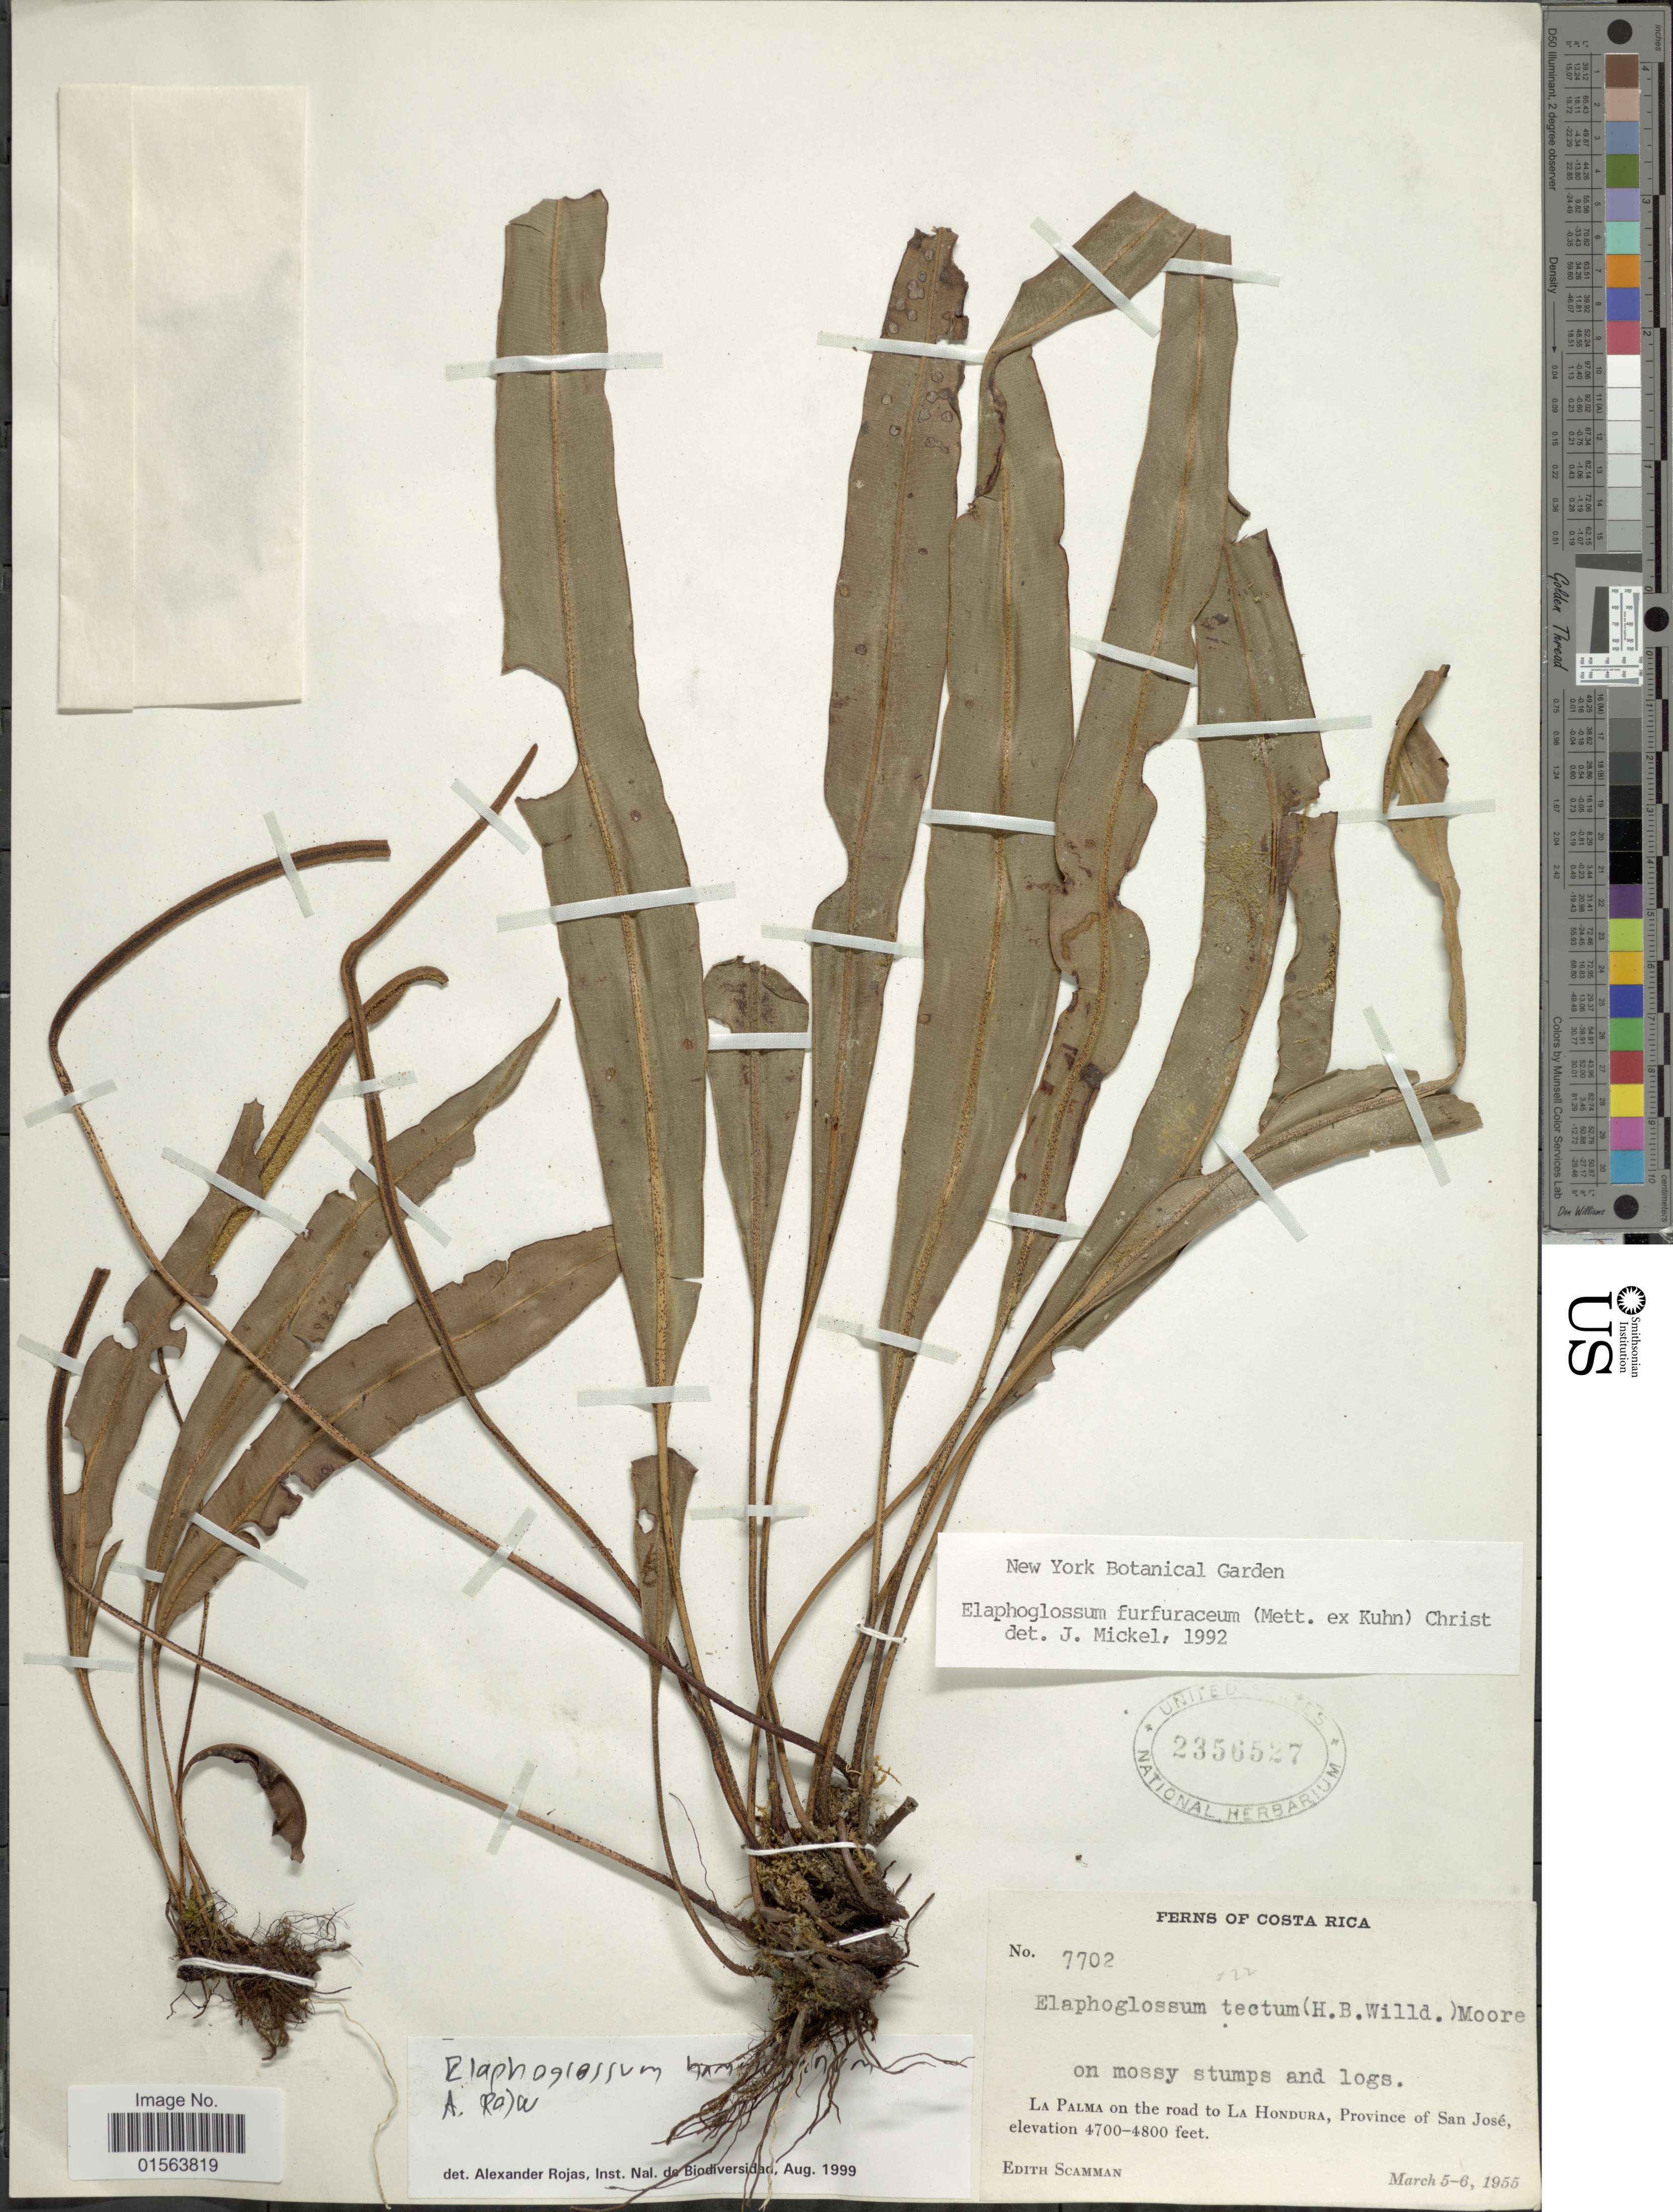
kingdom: Plantae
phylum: Tracheophyta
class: Polypodiopsida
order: Polypodiales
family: Dryopteridaceae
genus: Elaphoglossum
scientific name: Elaphoglossum hammelianum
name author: A. Rojas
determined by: Matos, F. B.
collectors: E. Scamman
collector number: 7702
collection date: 1955-03-05/1955-03-06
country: Costa Rica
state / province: San José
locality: La Palma on the road to La Hondura, province of San Jose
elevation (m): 1433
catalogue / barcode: US 2356527